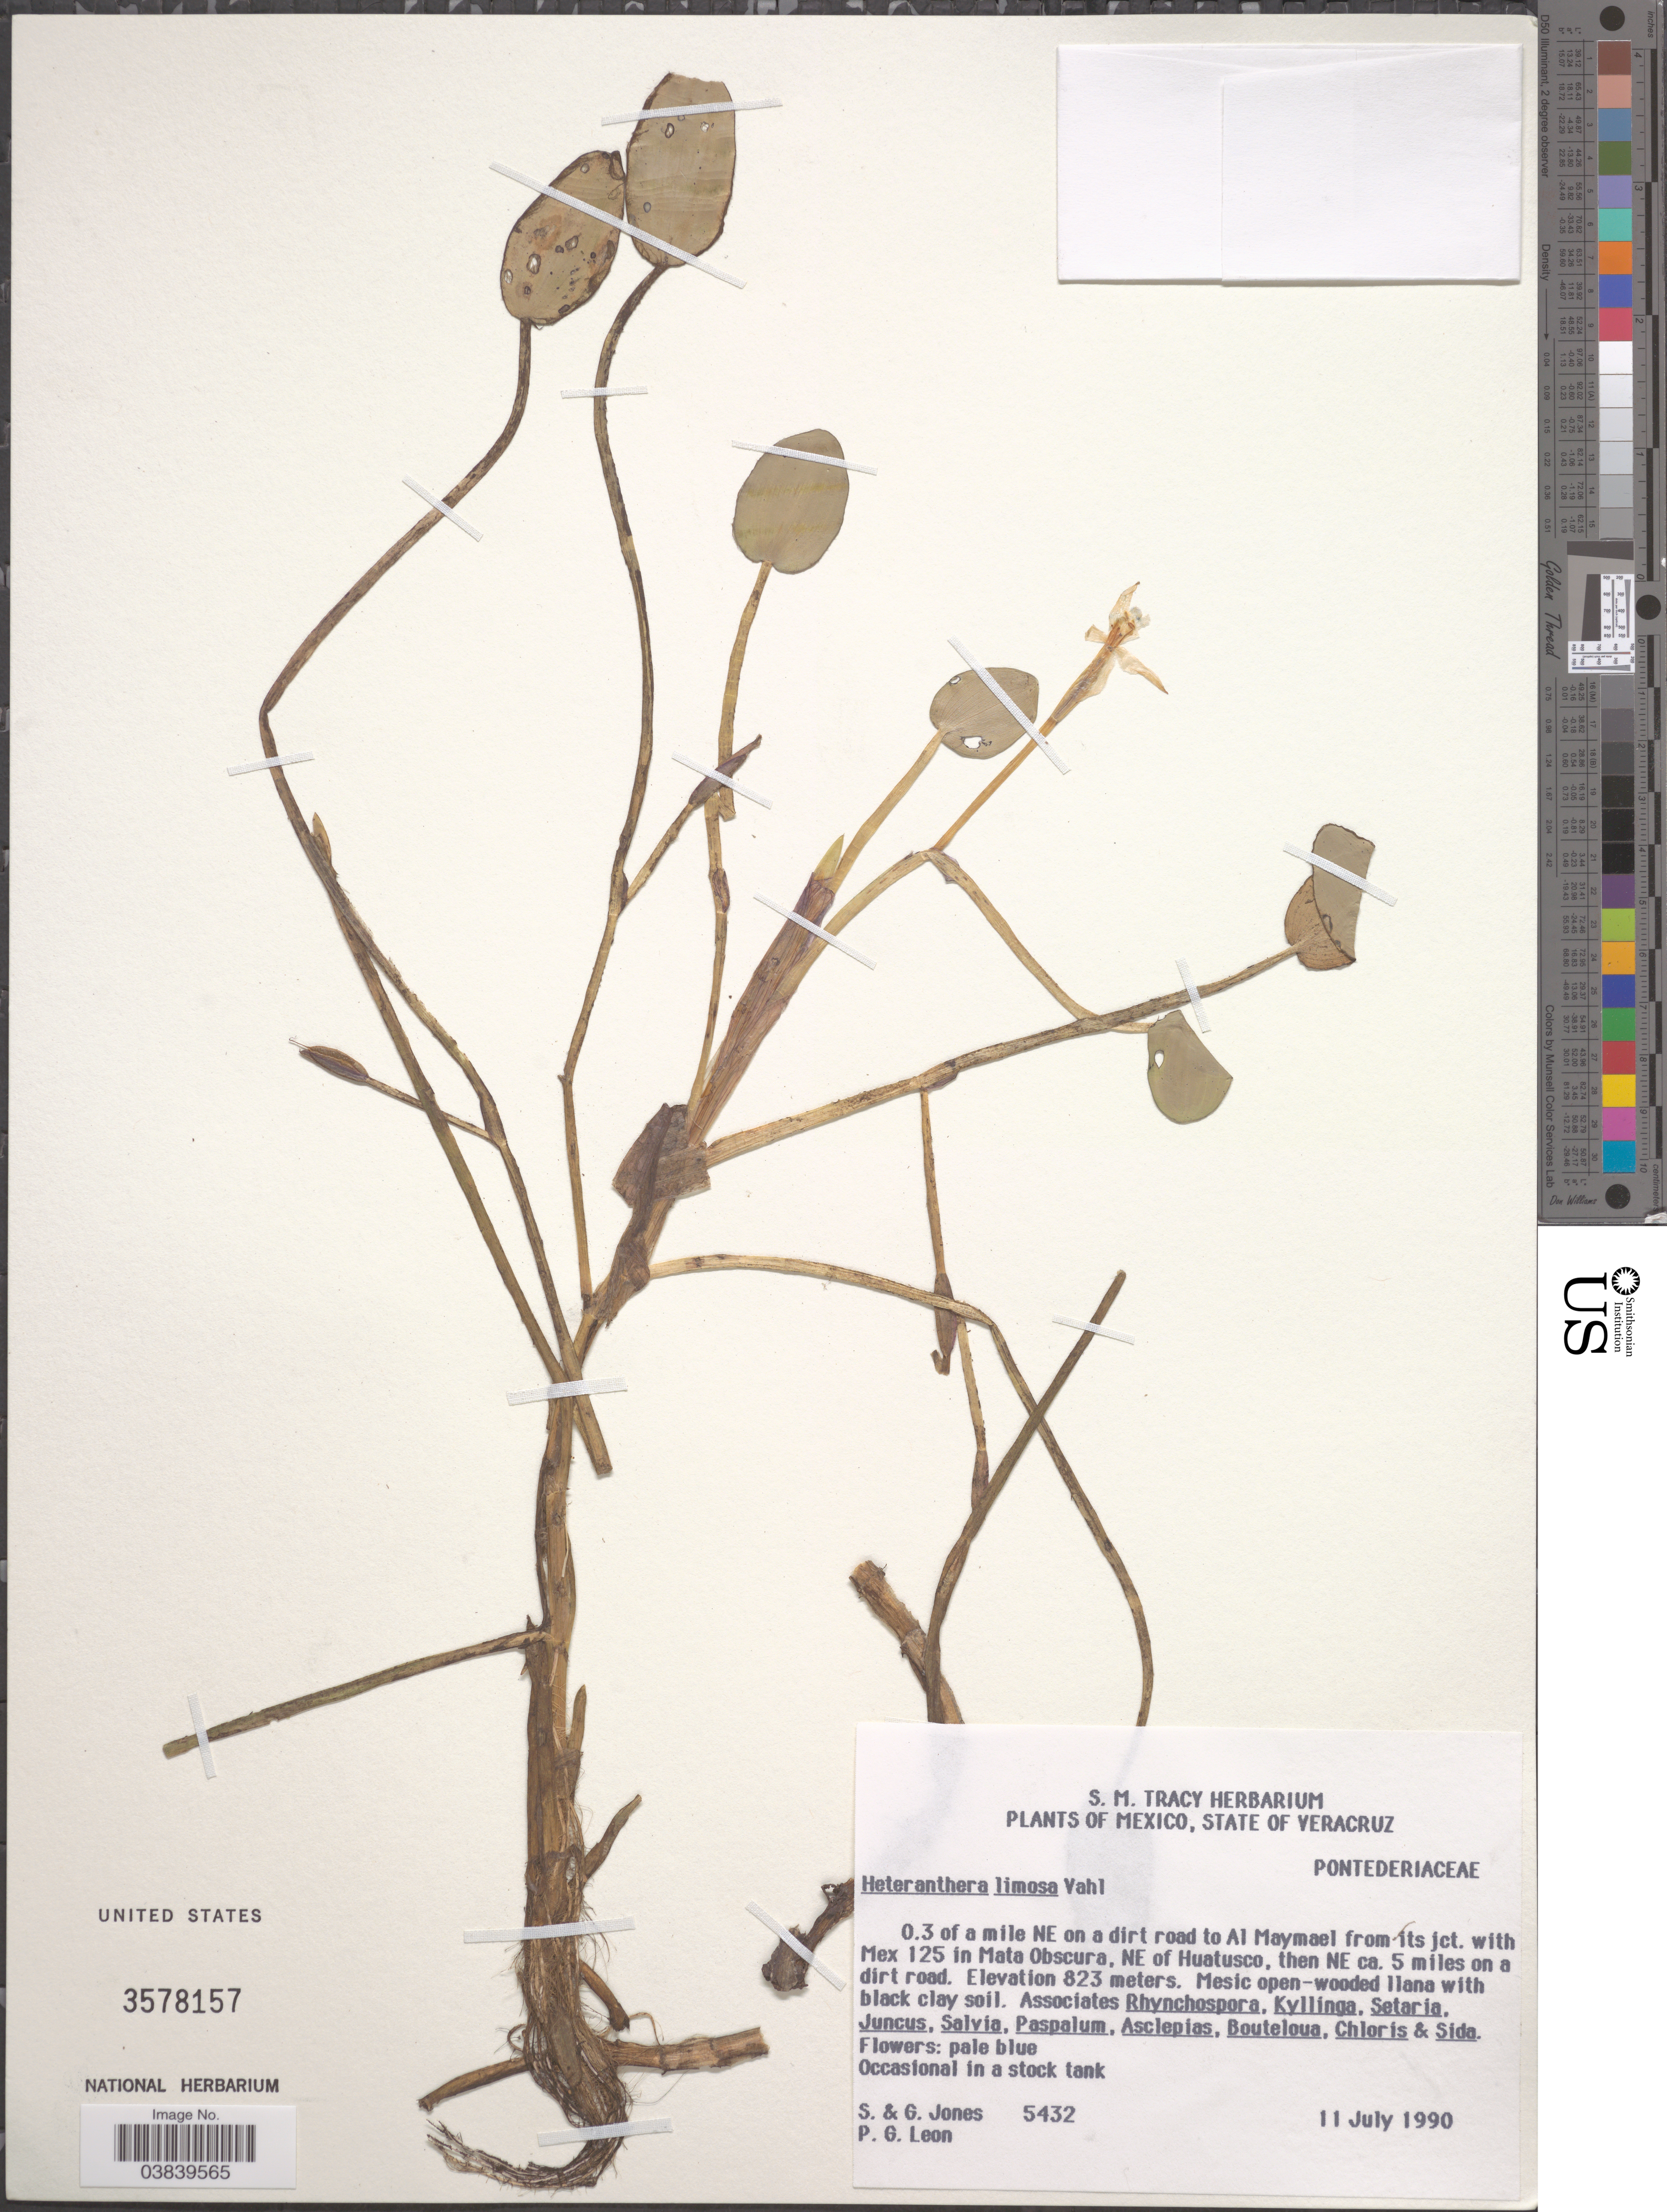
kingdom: Plantae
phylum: Tracheophyta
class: Liliopsida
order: Commelinales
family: Pontederiaceae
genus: Heteranthera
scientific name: Heteranthera limosa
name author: (Sw.) Willd.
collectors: S. Jones, G. Jones & P. Leon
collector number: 5432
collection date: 1990-07-11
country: Mexico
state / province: Veracruz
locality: State of Veracruz. 0.3 of a mile NE on a dirt road to Al Maymael from its jct. with Mex 125 in Mata Obscura, NE of Huatusco, then NE ca. 5 miles on a dirt road.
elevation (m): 823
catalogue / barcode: US 3578157